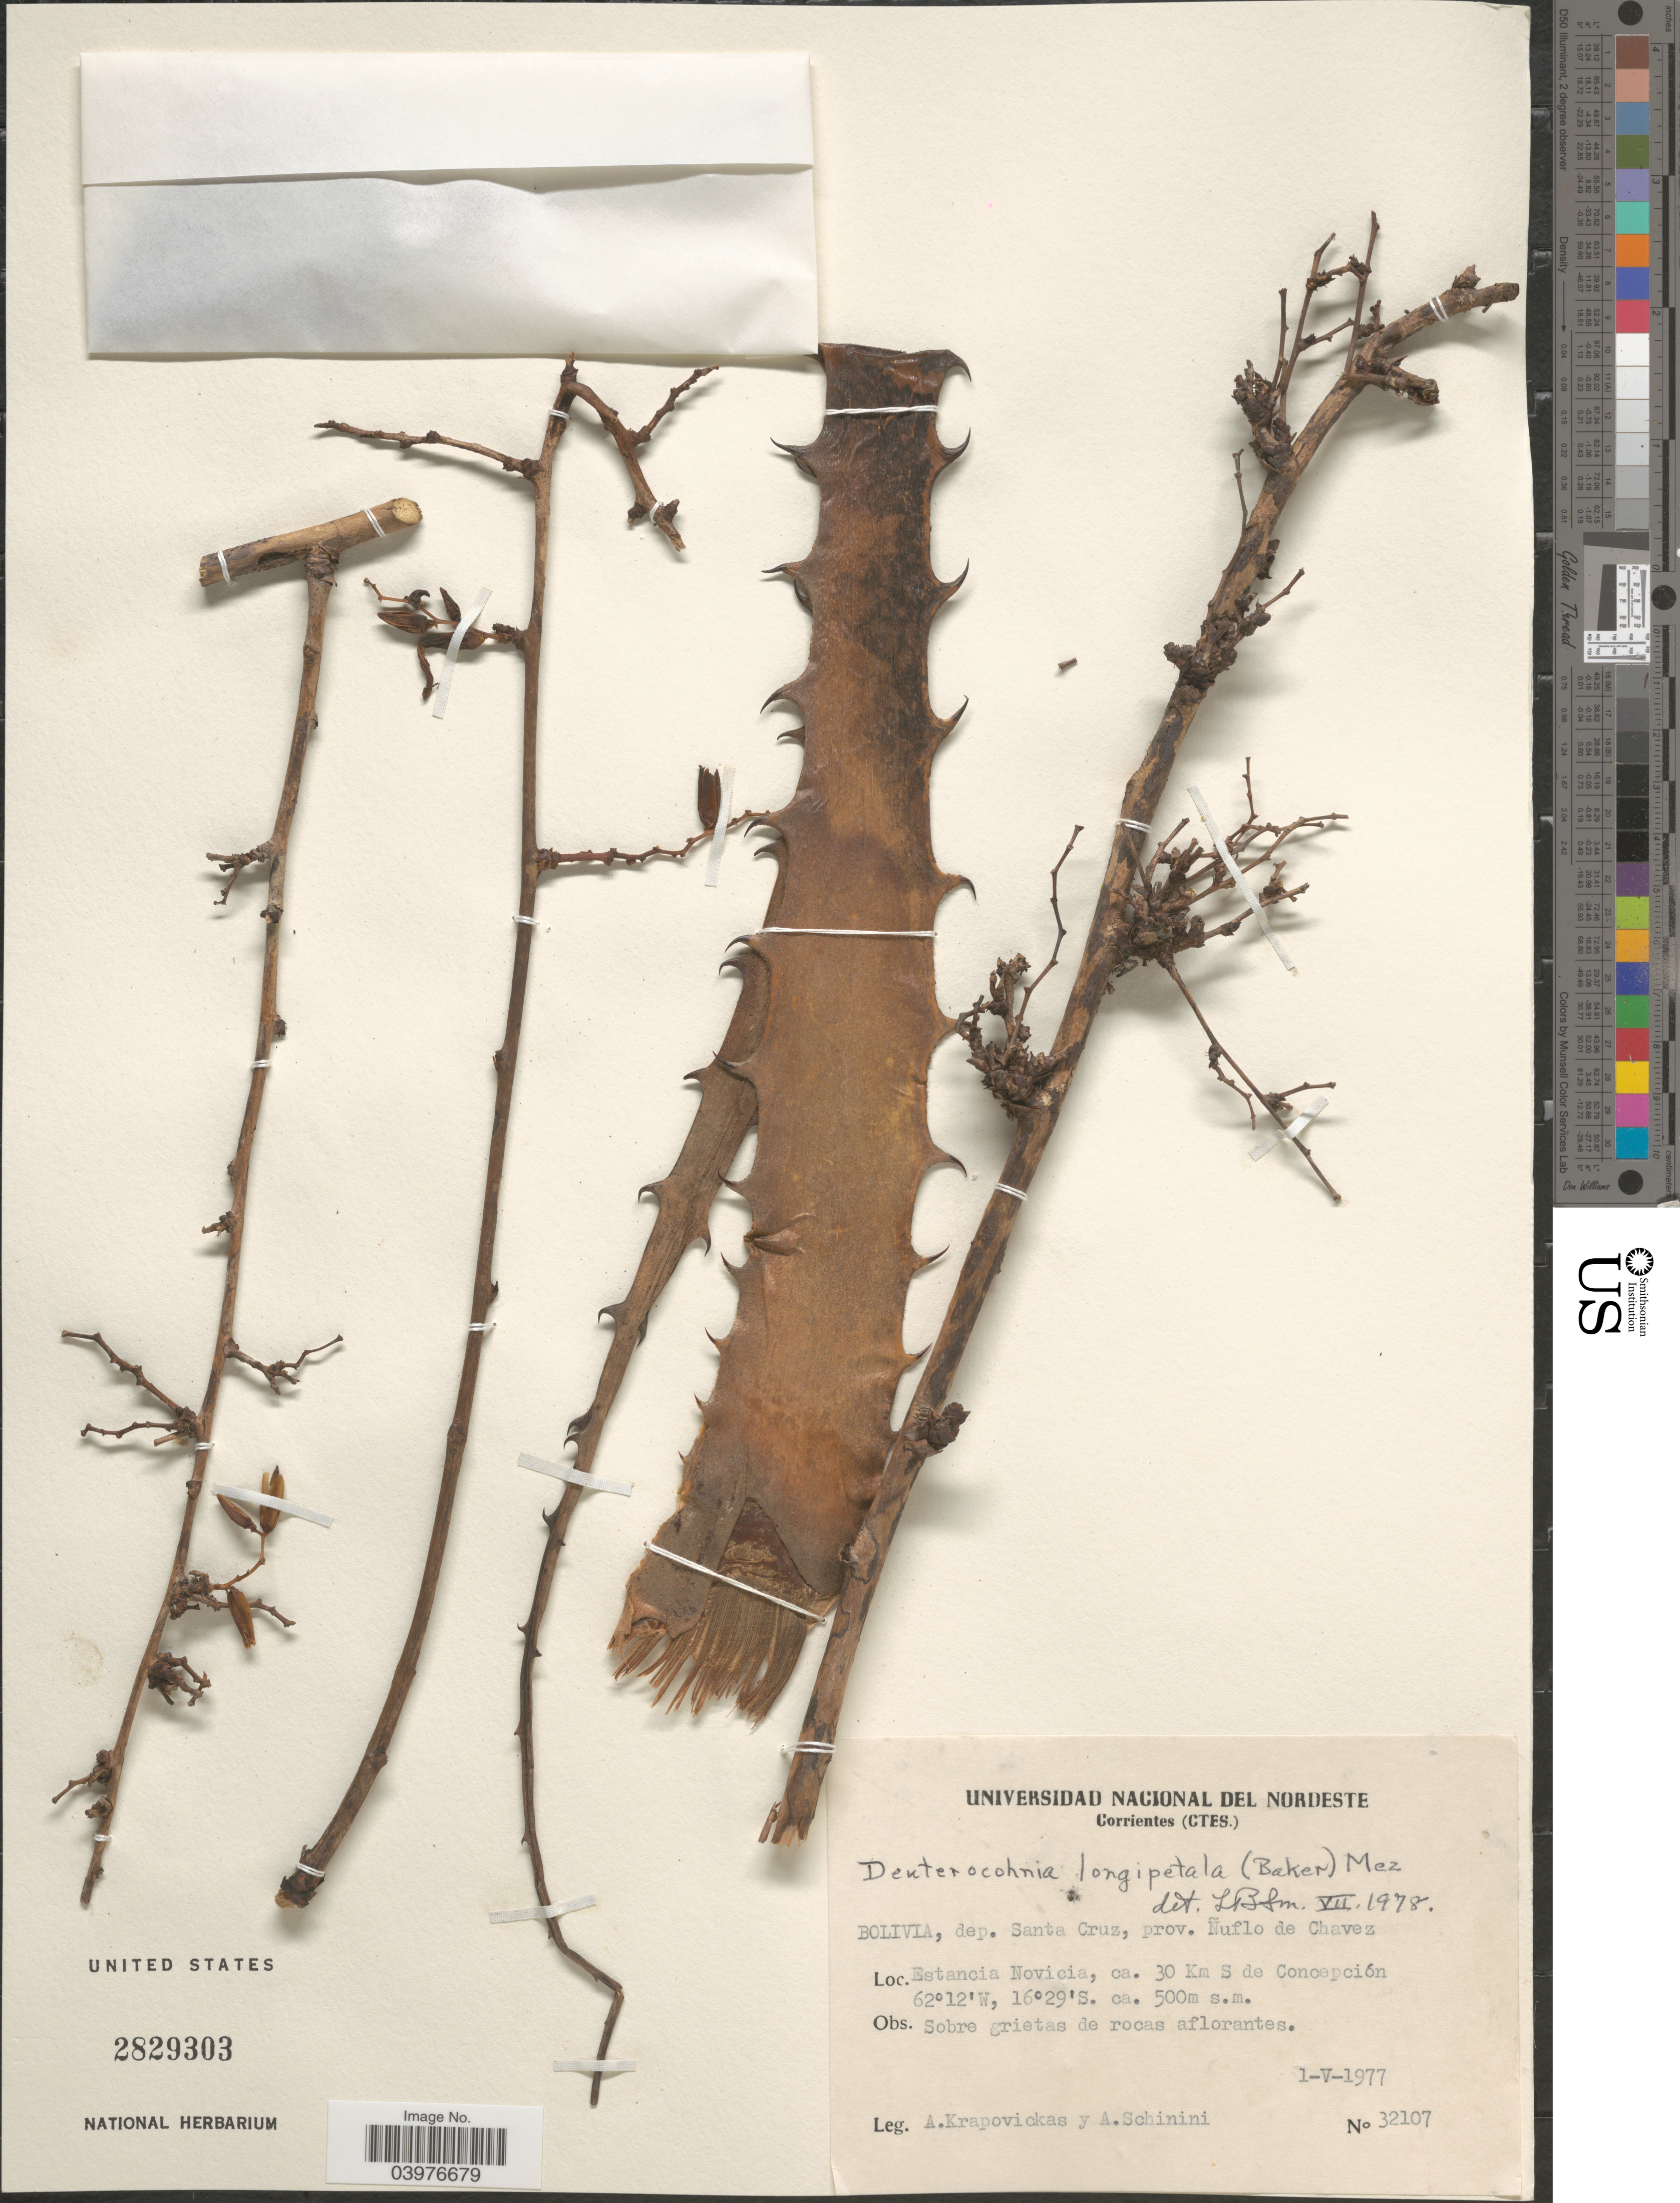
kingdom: Plantae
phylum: Tracheophyta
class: Liliopsida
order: Poales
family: Bromeliaceae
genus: Deuterocohnia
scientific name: Deuterocohnia longipetala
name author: (Baker) Mez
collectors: A. Krapovickas & A. Schinini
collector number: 32107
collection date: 1977-05-01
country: Bolivia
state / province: Santa Cruz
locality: Dep. Santa Cruz, prov. Ñuflo de Chavez. Estancia Novicia, ca. 30 Km S de Concepción.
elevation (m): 500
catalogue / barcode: US 2829303